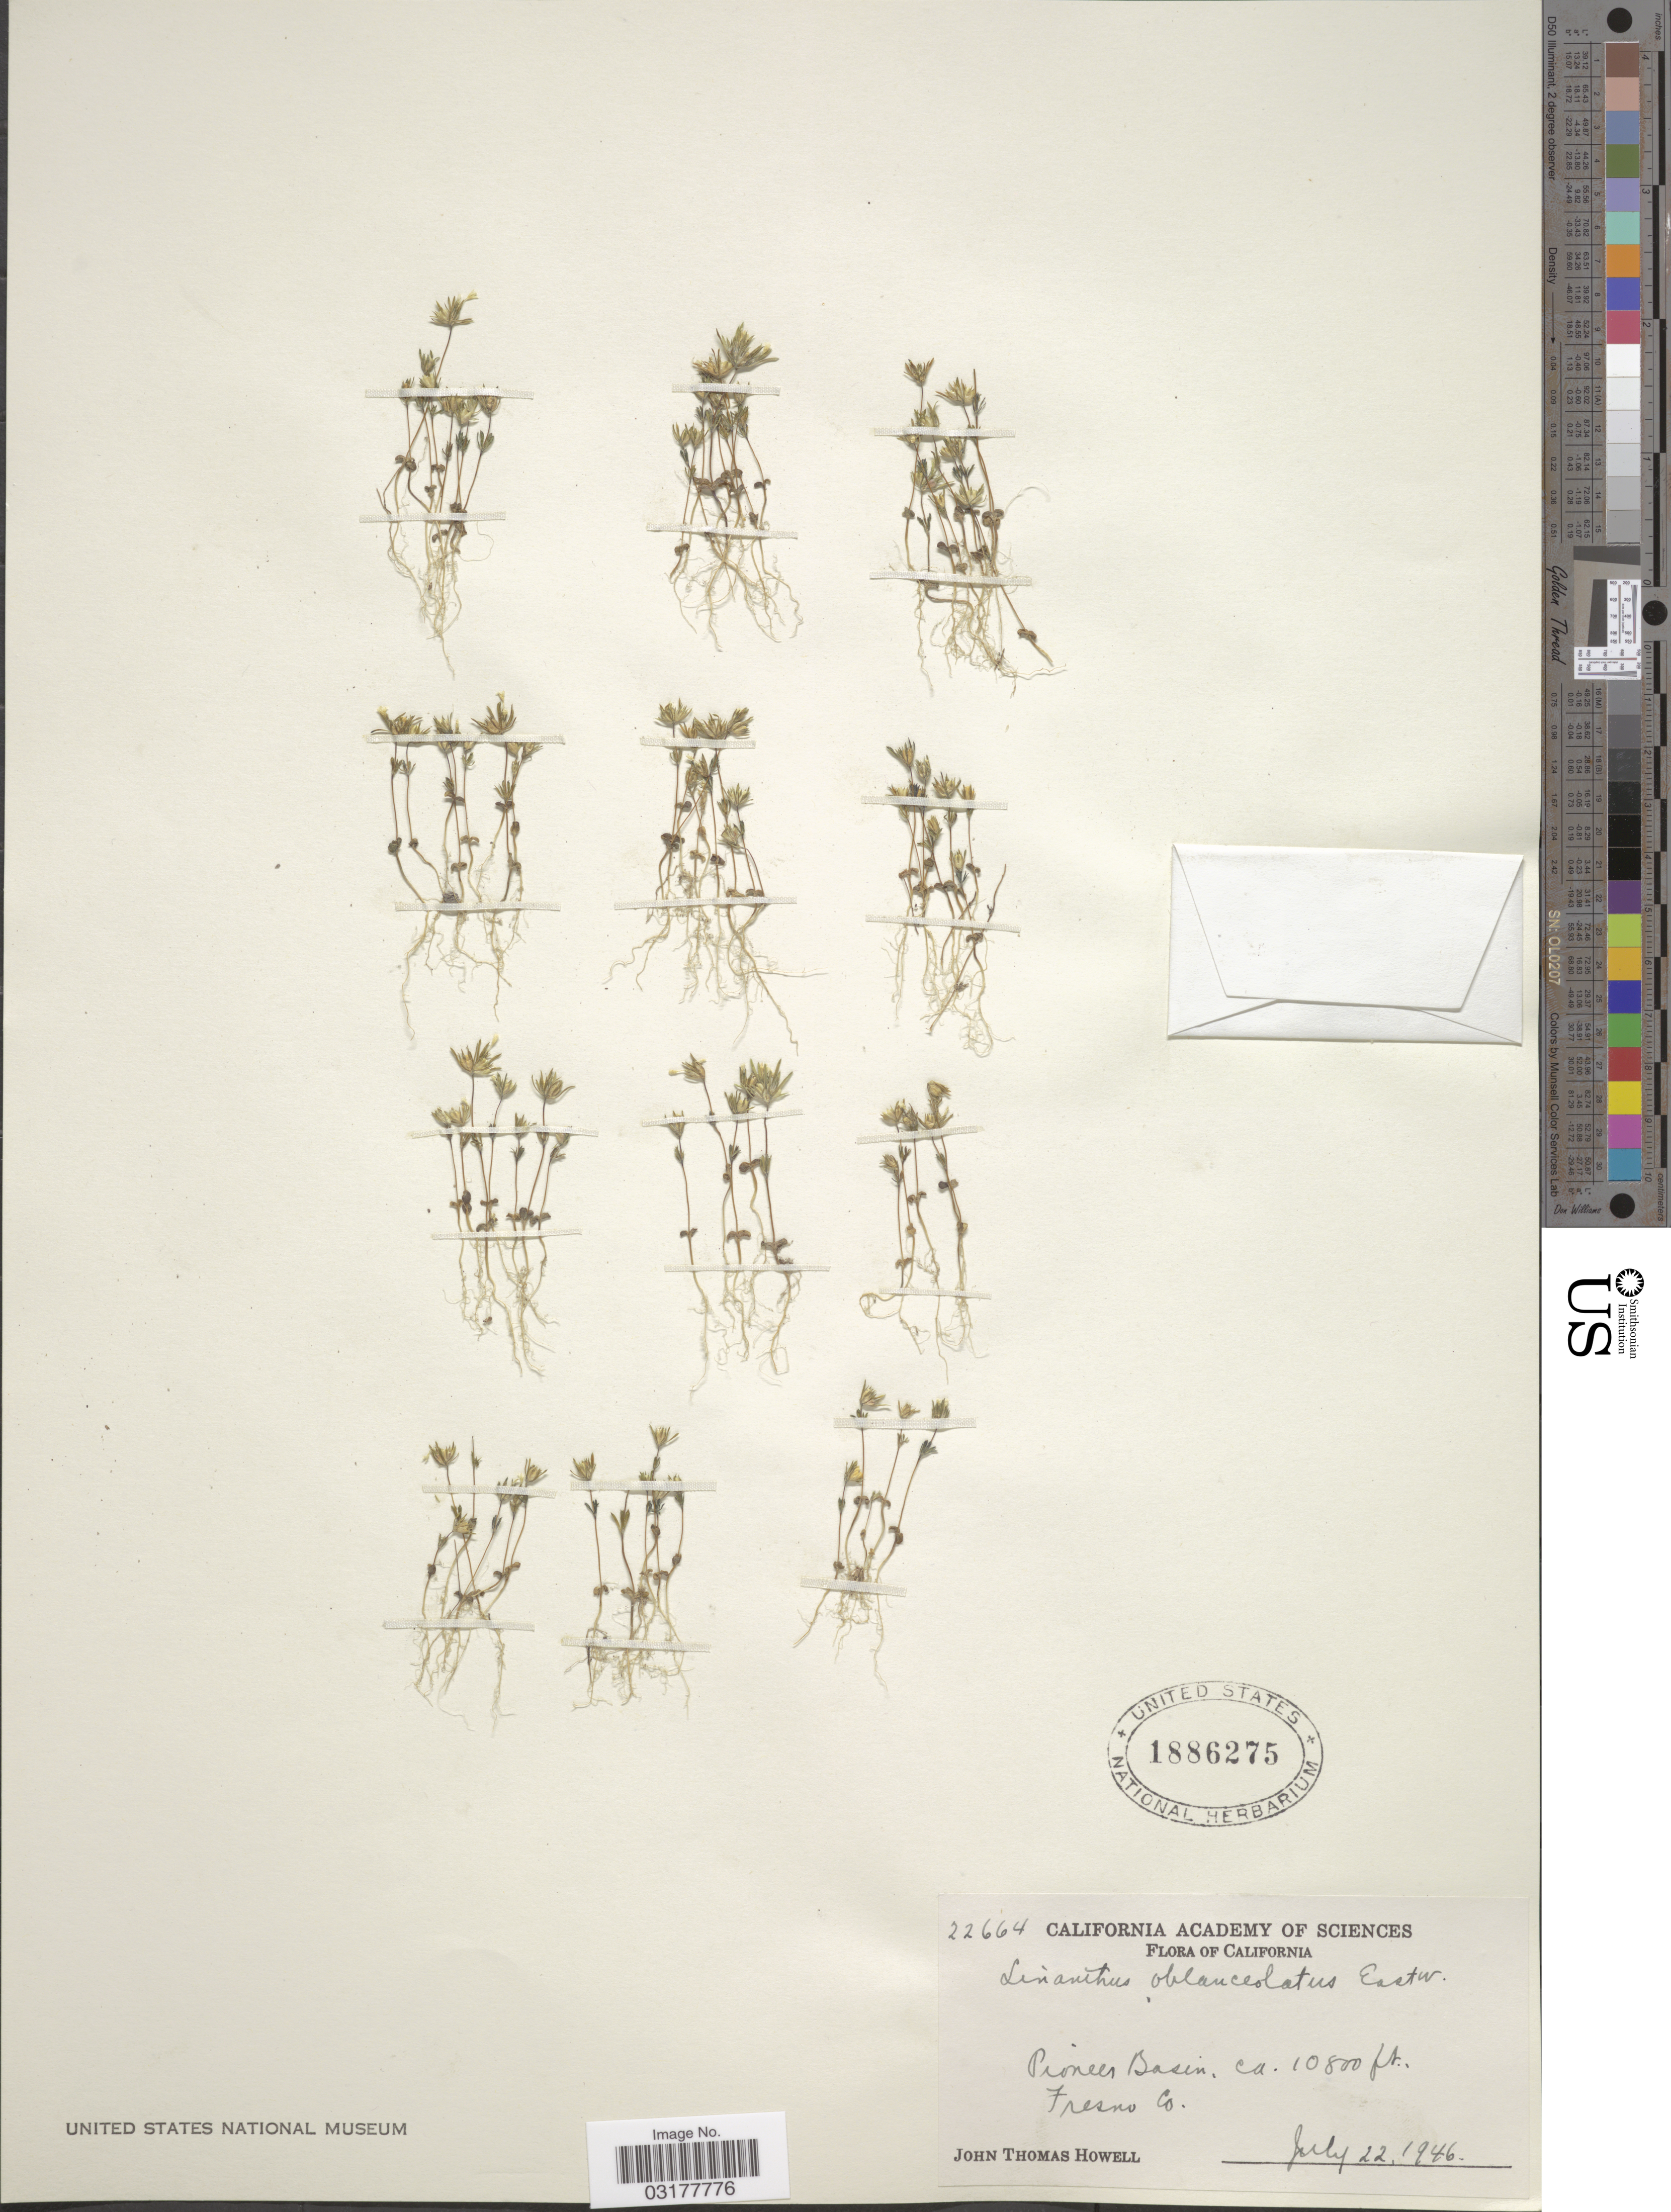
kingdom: Plantae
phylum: Tracheophyta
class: Magnoliopsida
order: Ericales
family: Polemoniaceae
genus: Leptosiphon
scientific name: Leptosiphon oblanceolatus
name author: (Brand) J.M. Porter & L.A. Johnson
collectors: J. T. Howell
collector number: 22664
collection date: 1946-07-22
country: United States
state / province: California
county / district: Fresno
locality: Pioneers Basin. Fresno Co.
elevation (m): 3292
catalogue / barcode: US 1886275